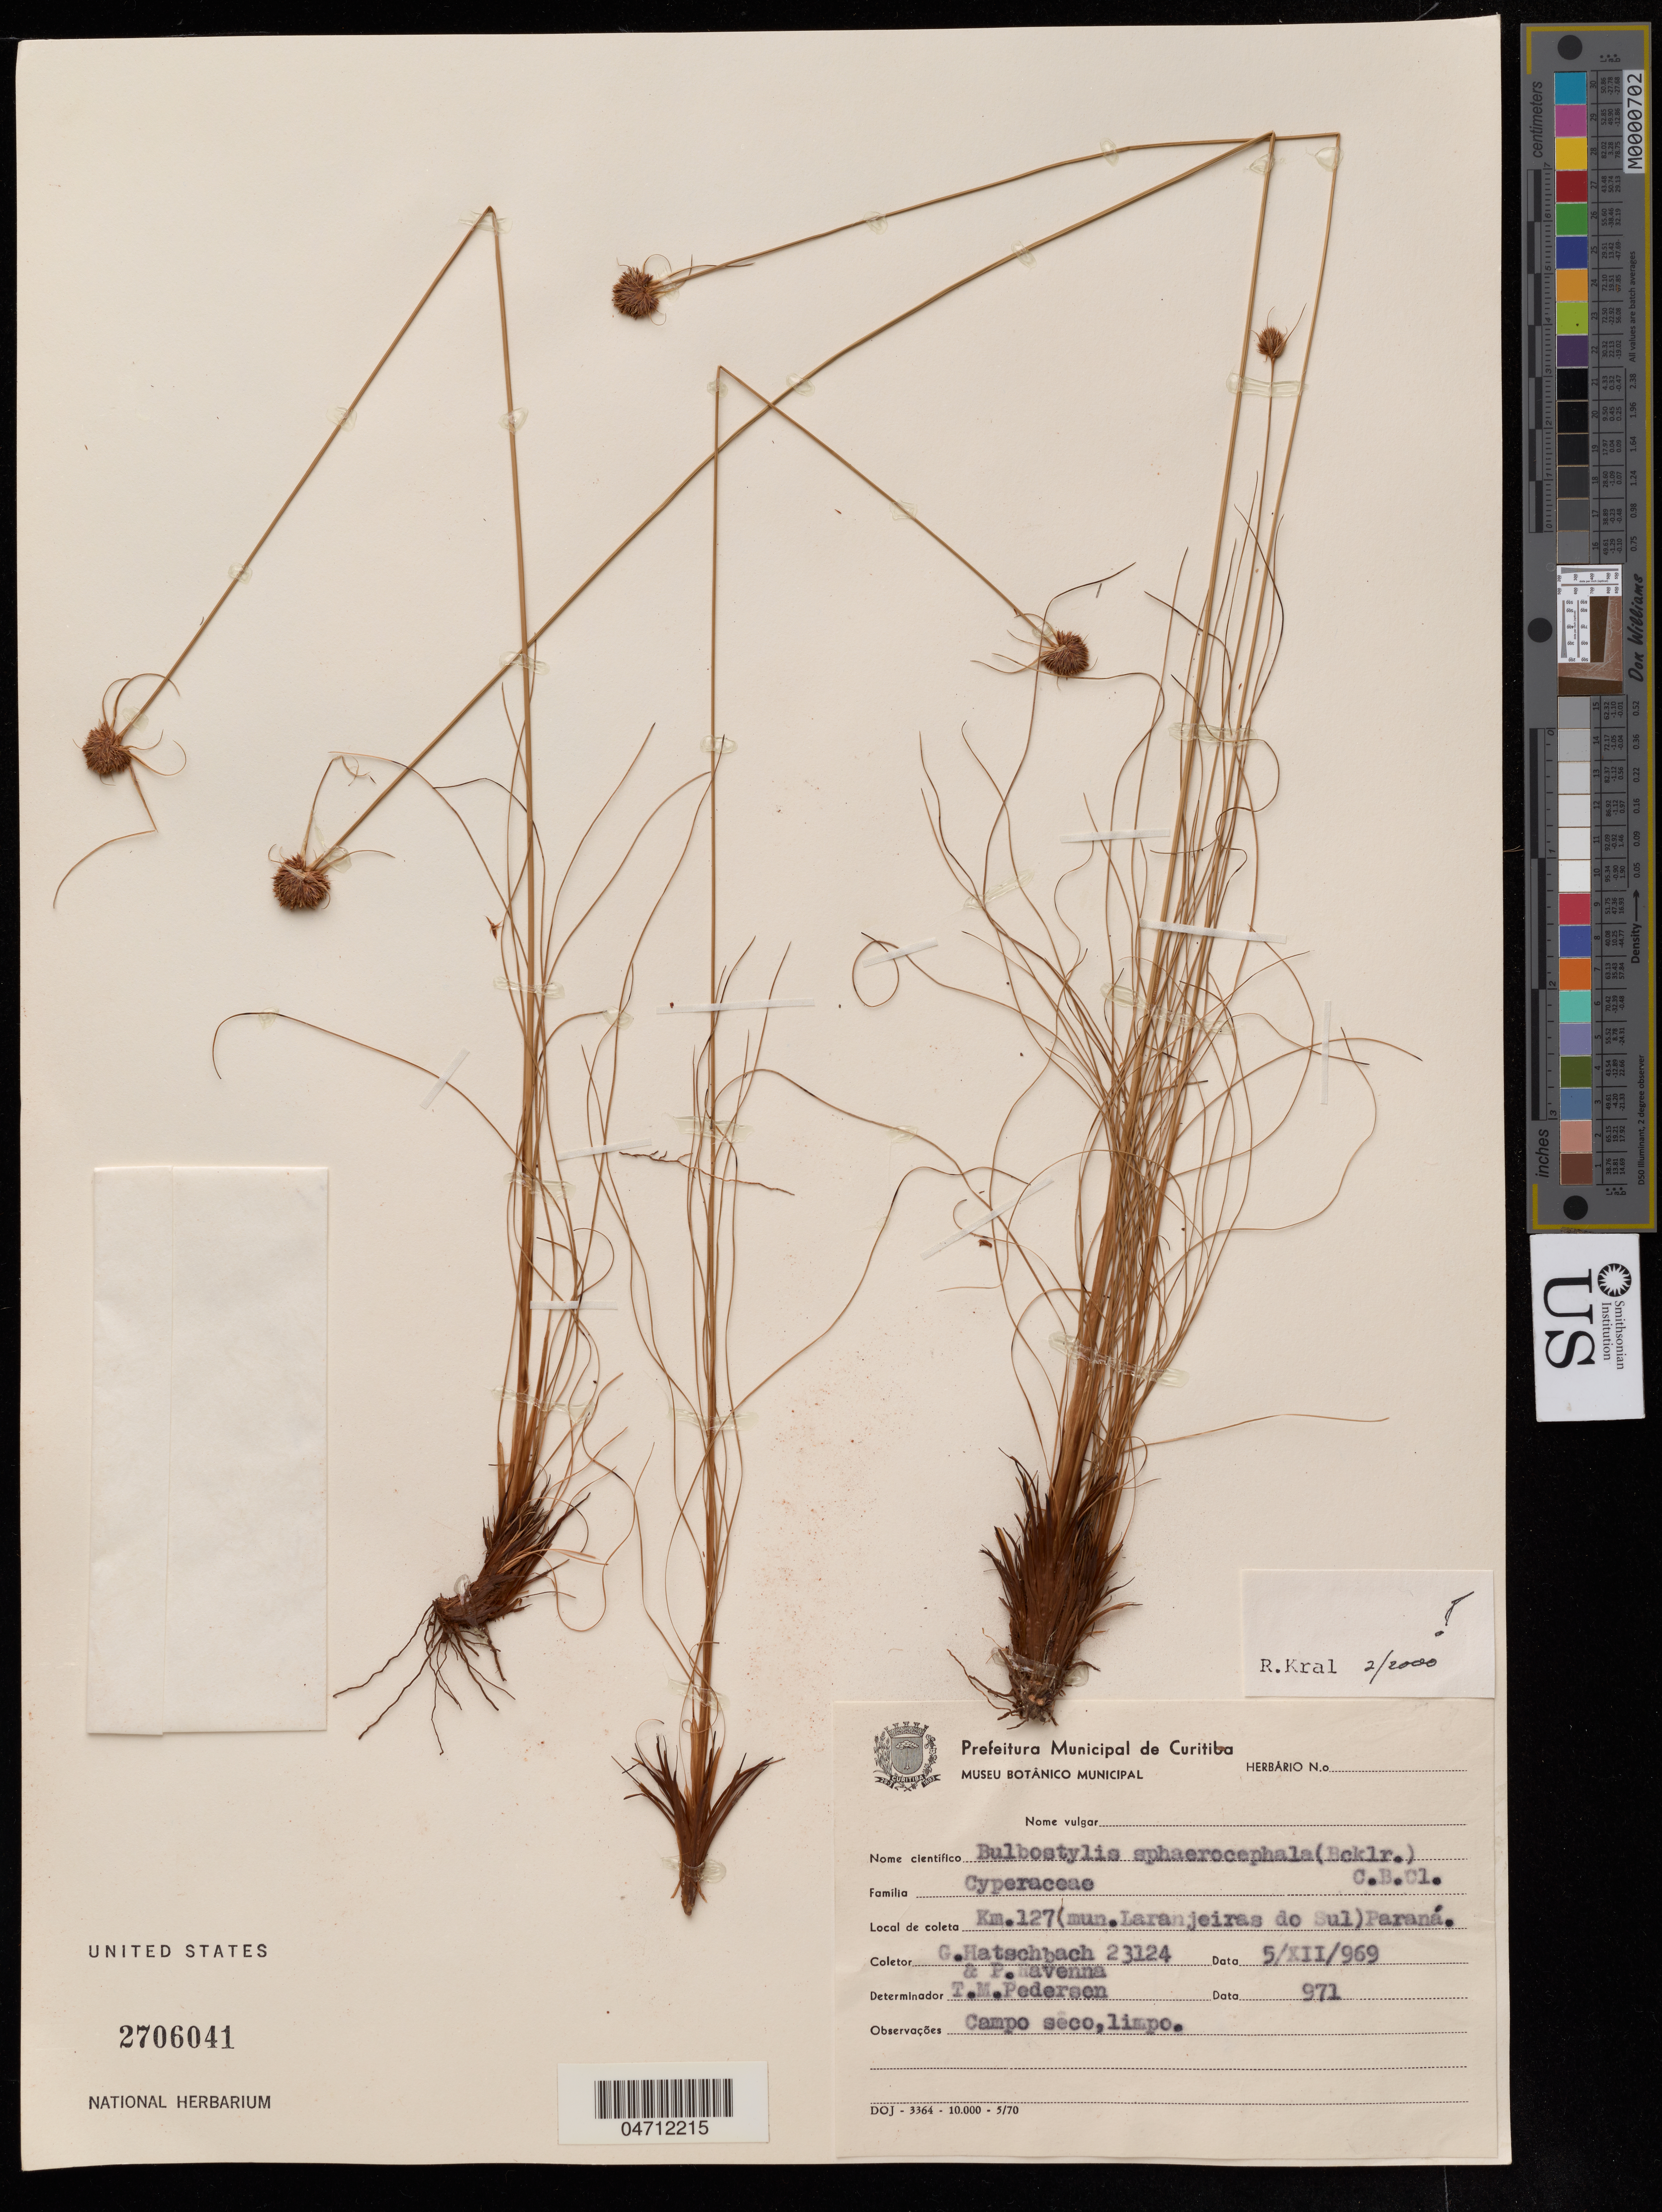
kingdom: Plantae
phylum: Tracheophyta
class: Liliopsida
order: Poales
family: Cyperaceae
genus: Bulbostylis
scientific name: Bulbostylis sphaerocephala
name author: (Boeckeler) Lindm.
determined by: Kral, Robert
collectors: G. Hatschbach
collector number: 23124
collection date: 1969-12-05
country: Brazil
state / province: Paraná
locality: Km 127 (mun. Laranjeiras do Sul)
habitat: Parana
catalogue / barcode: US 2706041